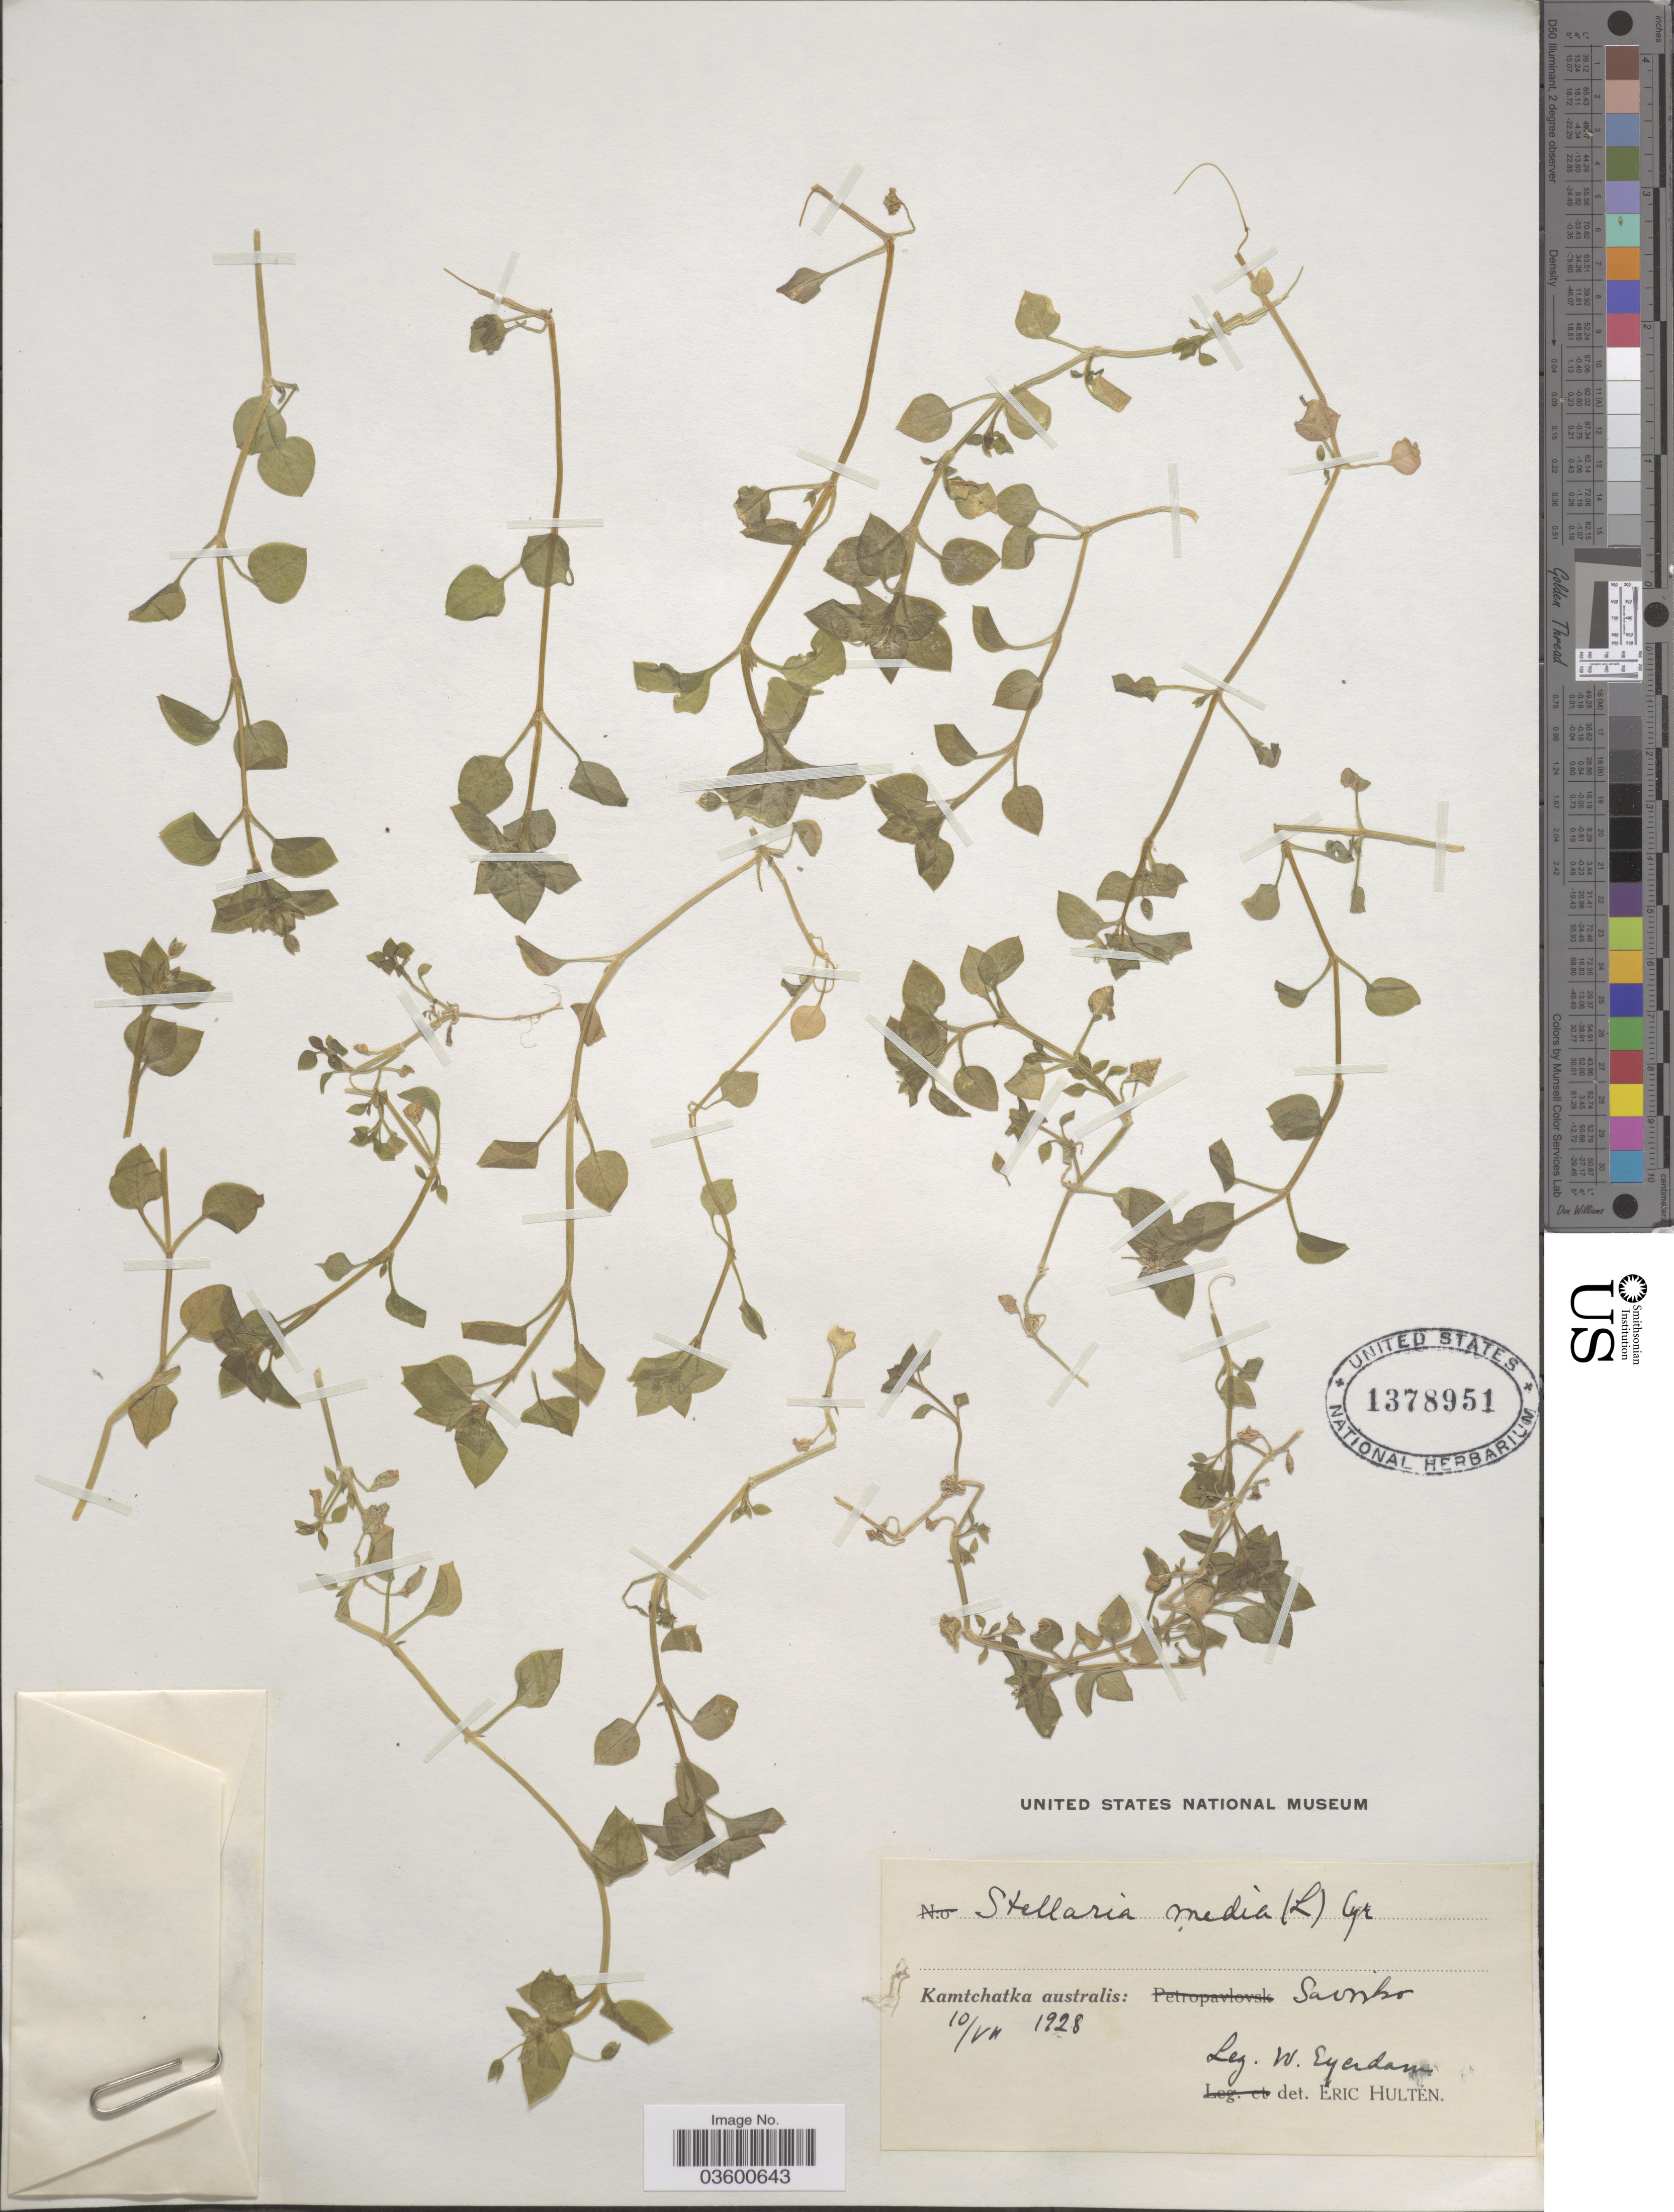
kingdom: Plantae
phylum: Tracheophyta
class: Magnoliopsida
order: Caryophyllales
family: Caryophyllaceae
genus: Stellaria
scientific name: Stellaria media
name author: (L.) Vill.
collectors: W. J. Eyerdam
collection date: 1928-07-10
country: Russian Federation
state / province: Kamchatka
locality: Kamtchatka australis: Savoiko (Zavoiko- neighborhood in city Petropavlovsk-Kamchatskiy)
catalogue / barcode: US 1378951